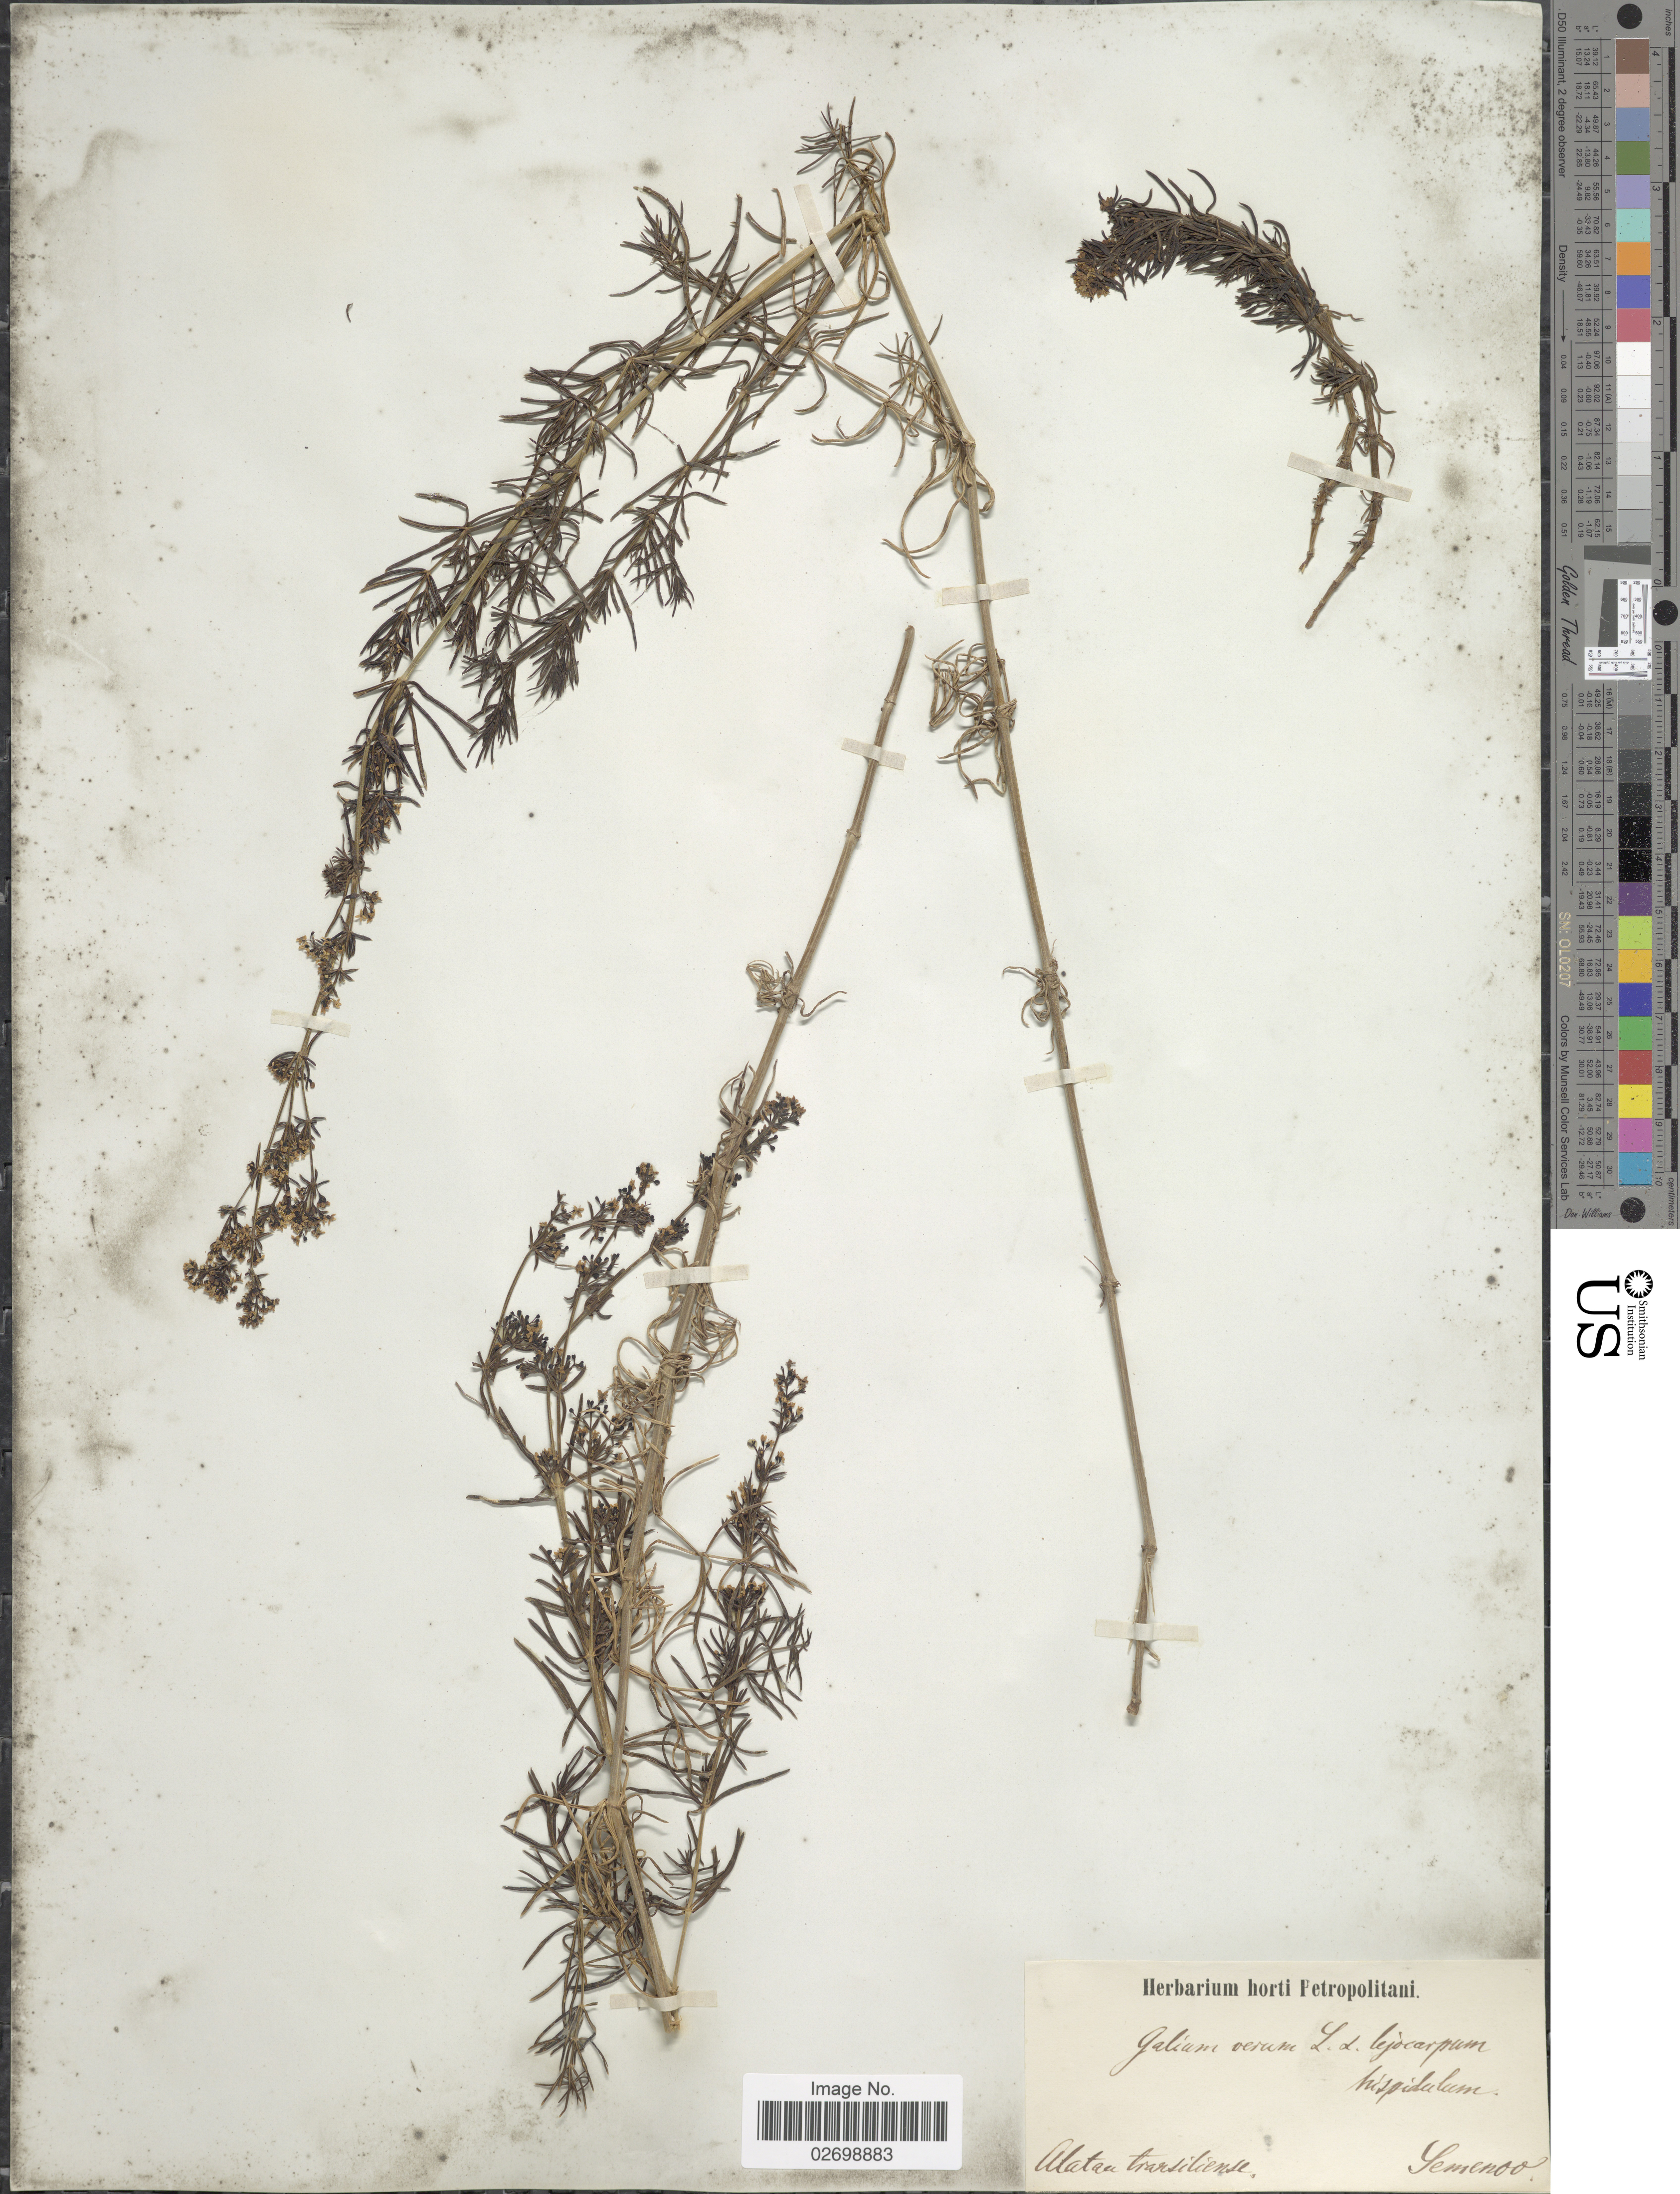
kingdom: Plantae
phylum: Tracheophyta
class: Magnoliopsida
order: Gentianales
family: Rubiaceae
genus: Galium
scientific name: Galium verum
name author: L.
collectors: -- Semenov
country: Kazakhstan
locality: Alatau transiliense